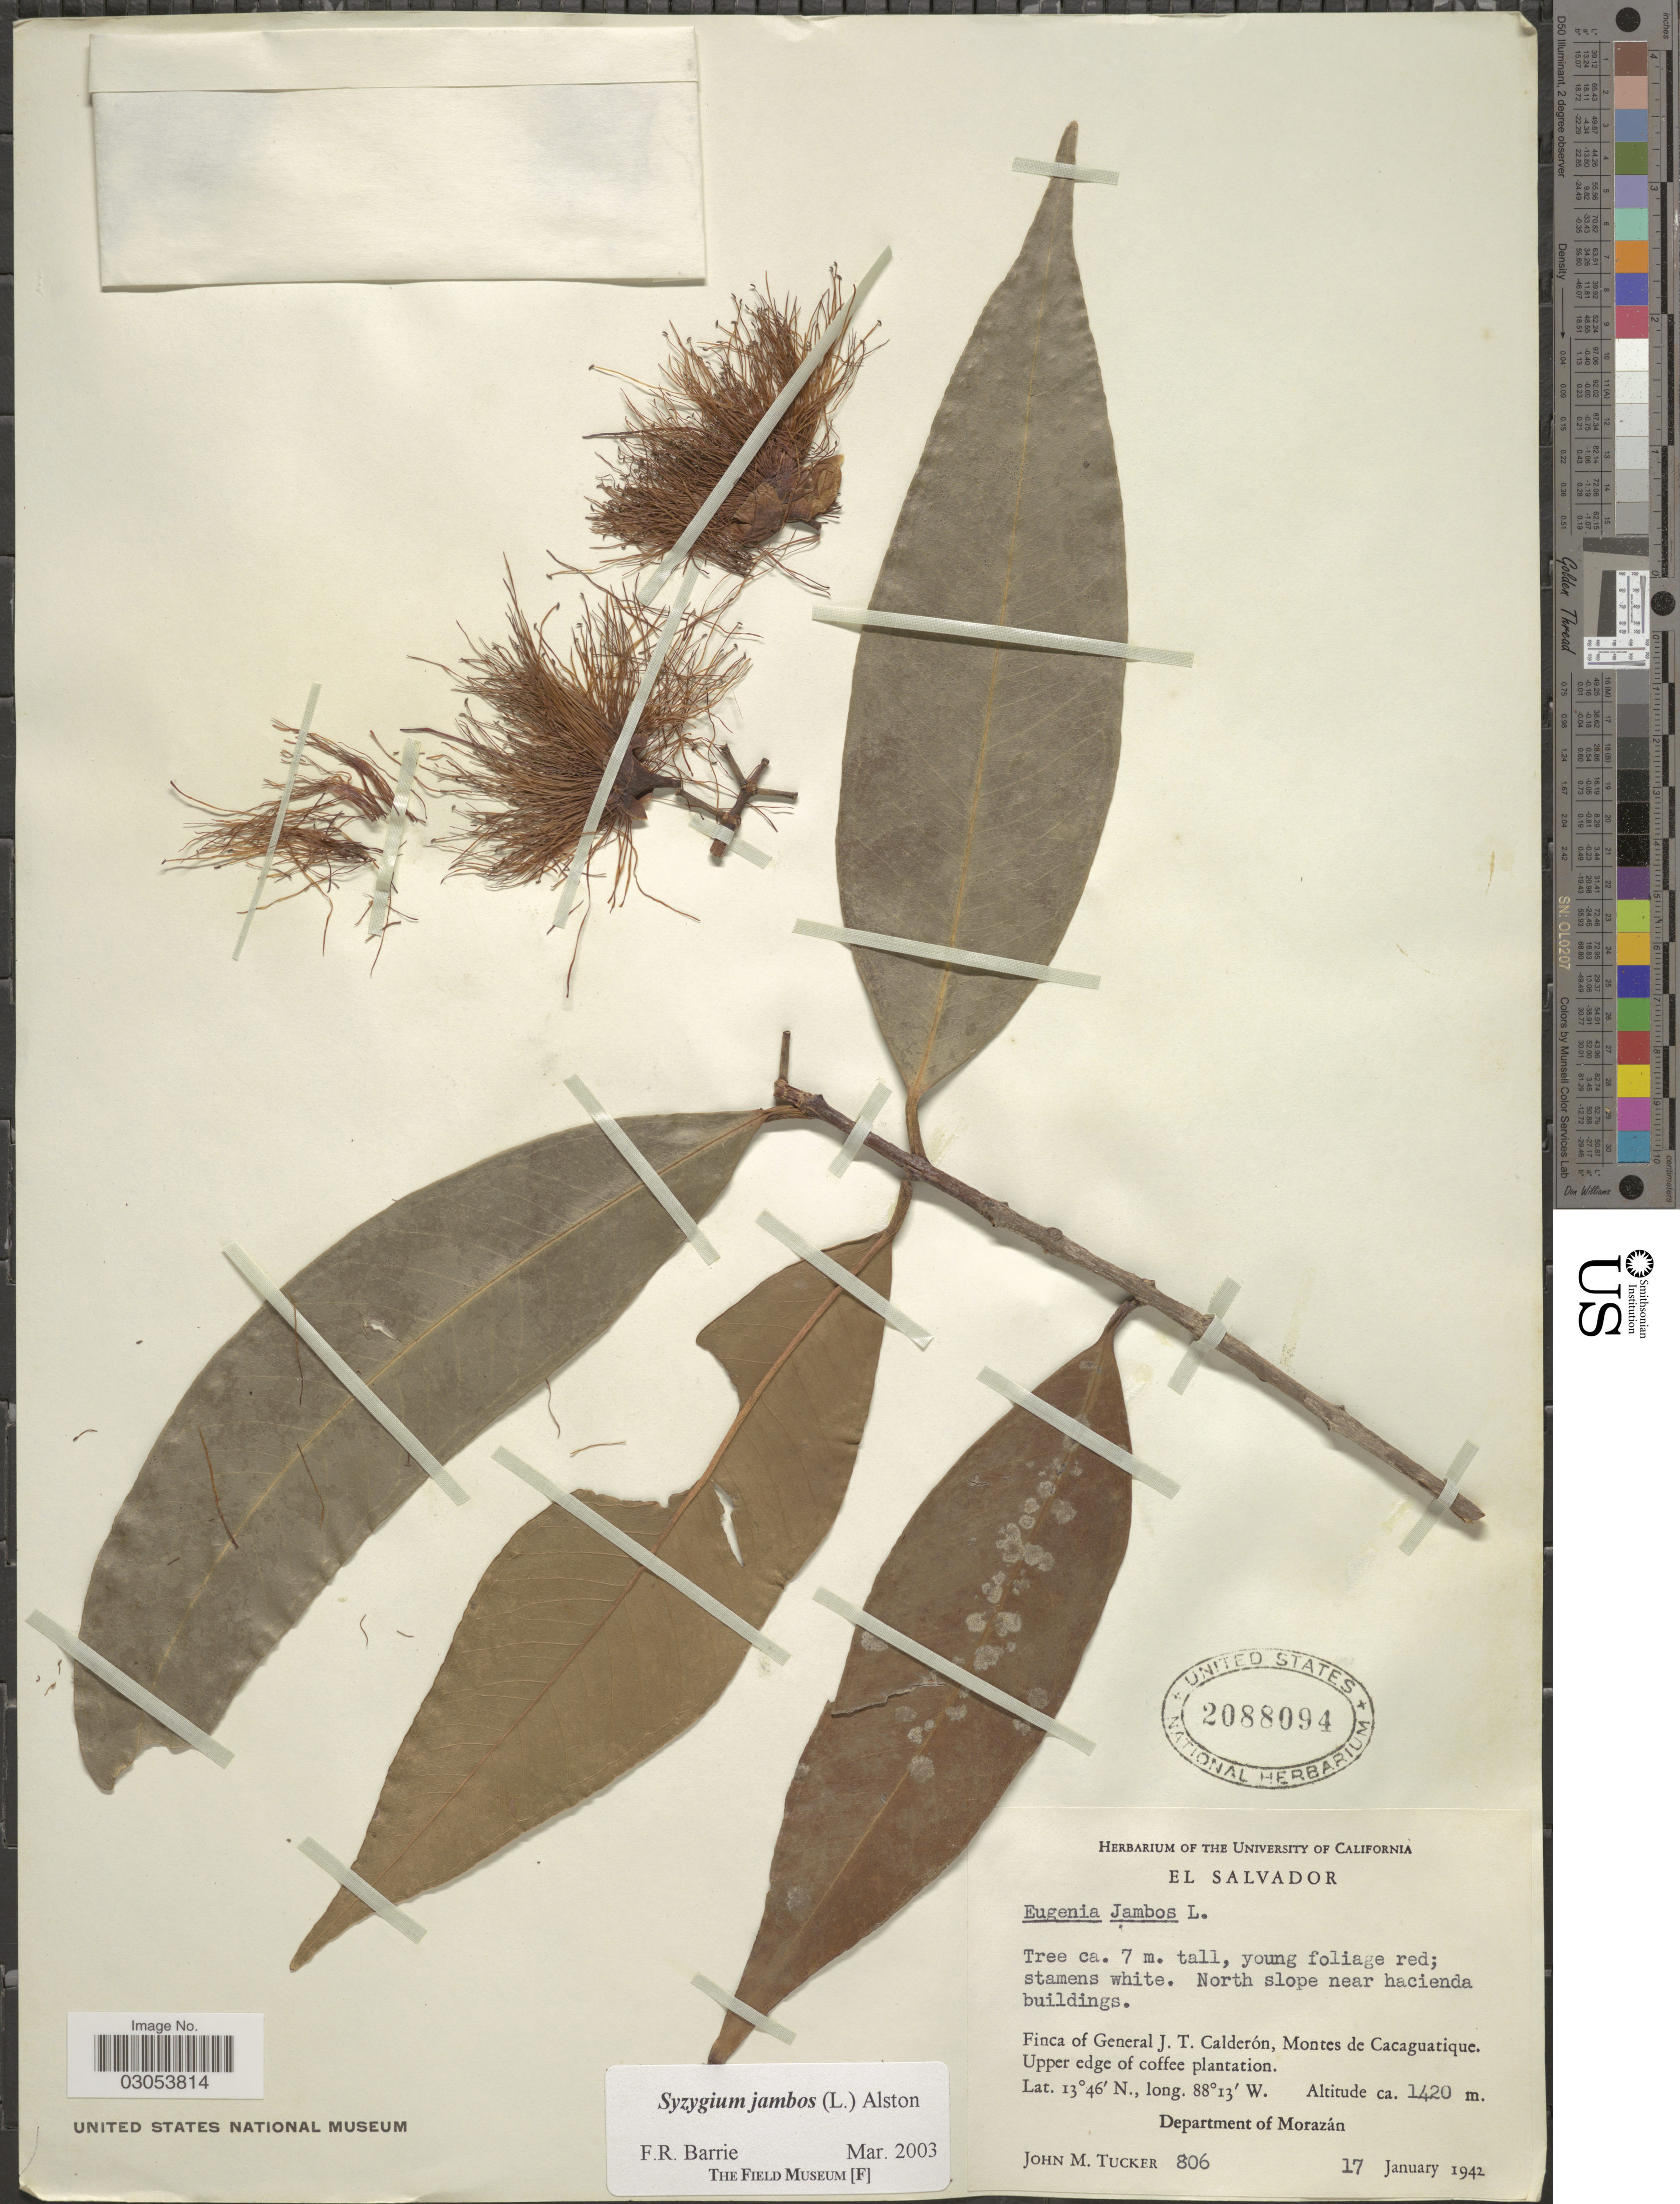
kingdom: Plantae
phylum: Tracheophyta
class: Magnoliopsida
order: Myrtales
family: Myrtaceae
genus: Syzygium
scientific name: Syzygium jambos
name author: (L.) Alston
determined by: Barrie, F. R.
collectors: J. M. Tucker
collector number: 806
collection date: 1942-01-17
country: El Salvador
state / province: Morazan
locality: Finca of General J.T. Calderón, Montes de Cacaguatique. Upper edge of coffee plantation.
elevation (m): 1420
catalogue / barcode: US 2088094